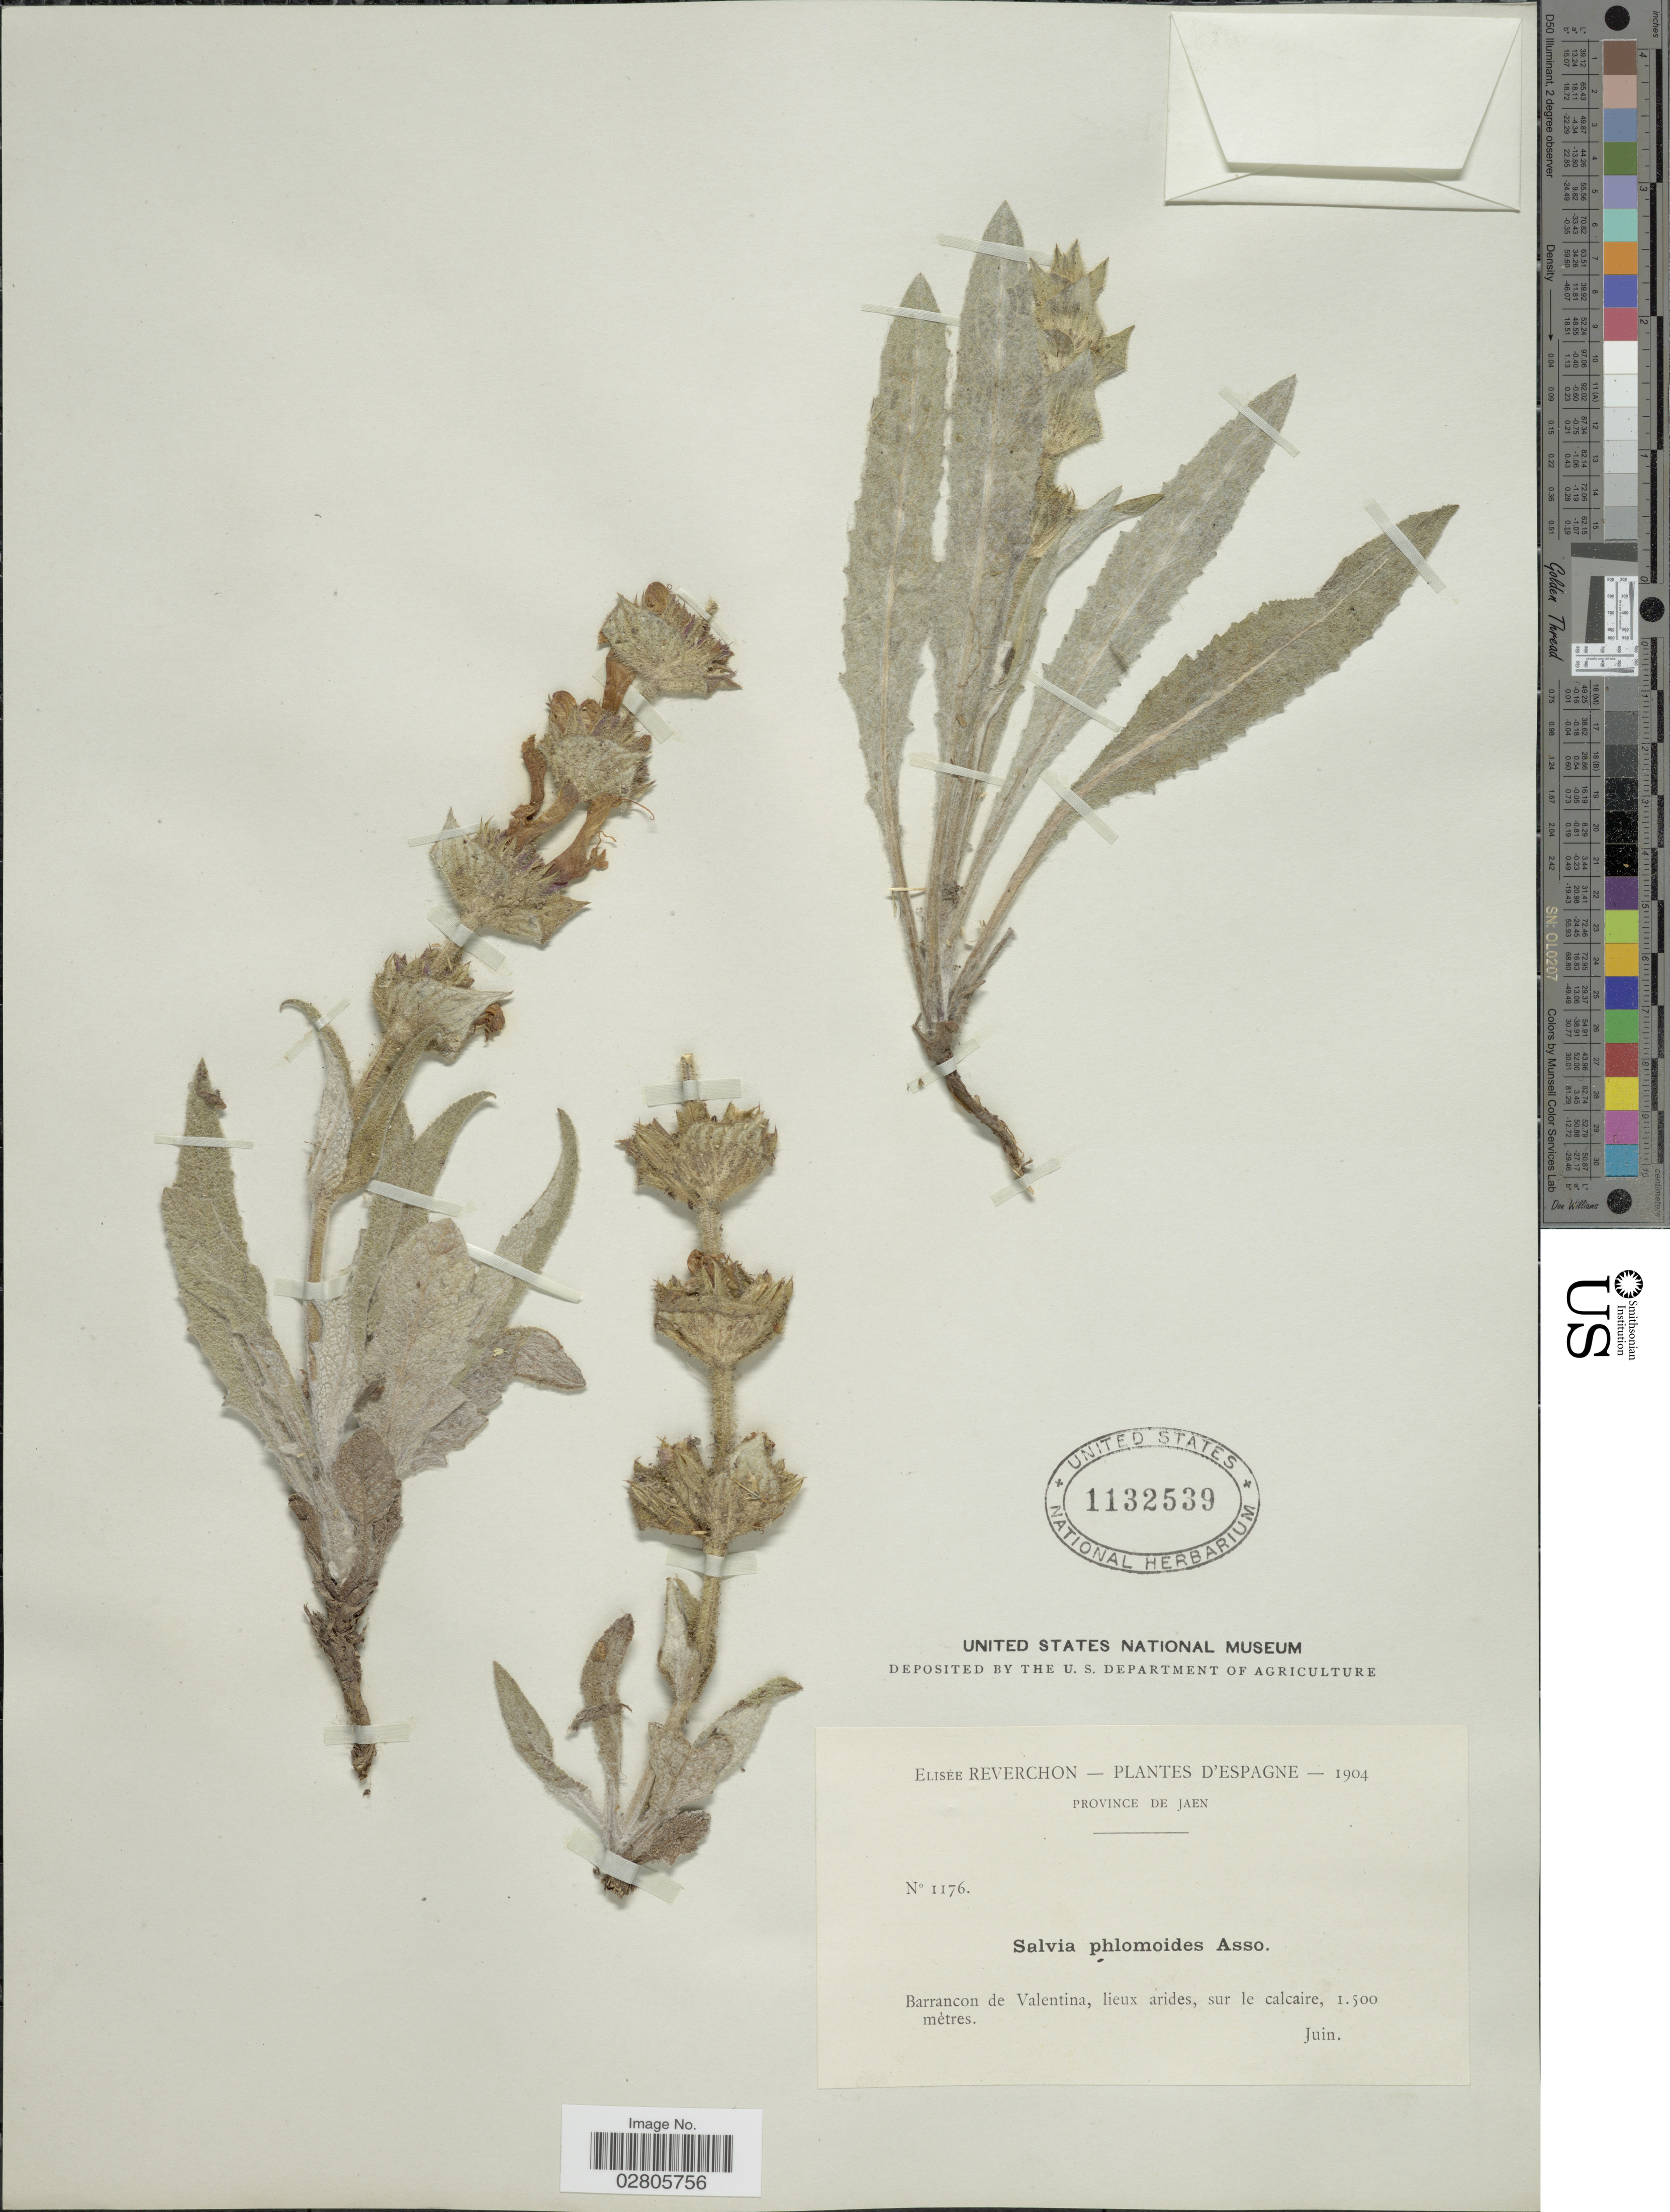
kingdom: Plantae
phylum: Tracheophyta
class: Magnoliopsida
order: Lamiales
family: Lamiaceae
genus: Salvia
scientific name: Salvia phlomoides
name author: Asso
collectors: E. Reverchon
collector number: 1176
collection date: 1904-06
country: Spain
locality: Province de Jaen. Barrancon de Valentina, lieux arides, sur le calcaire.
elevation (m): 1500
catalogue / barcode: US 1132539